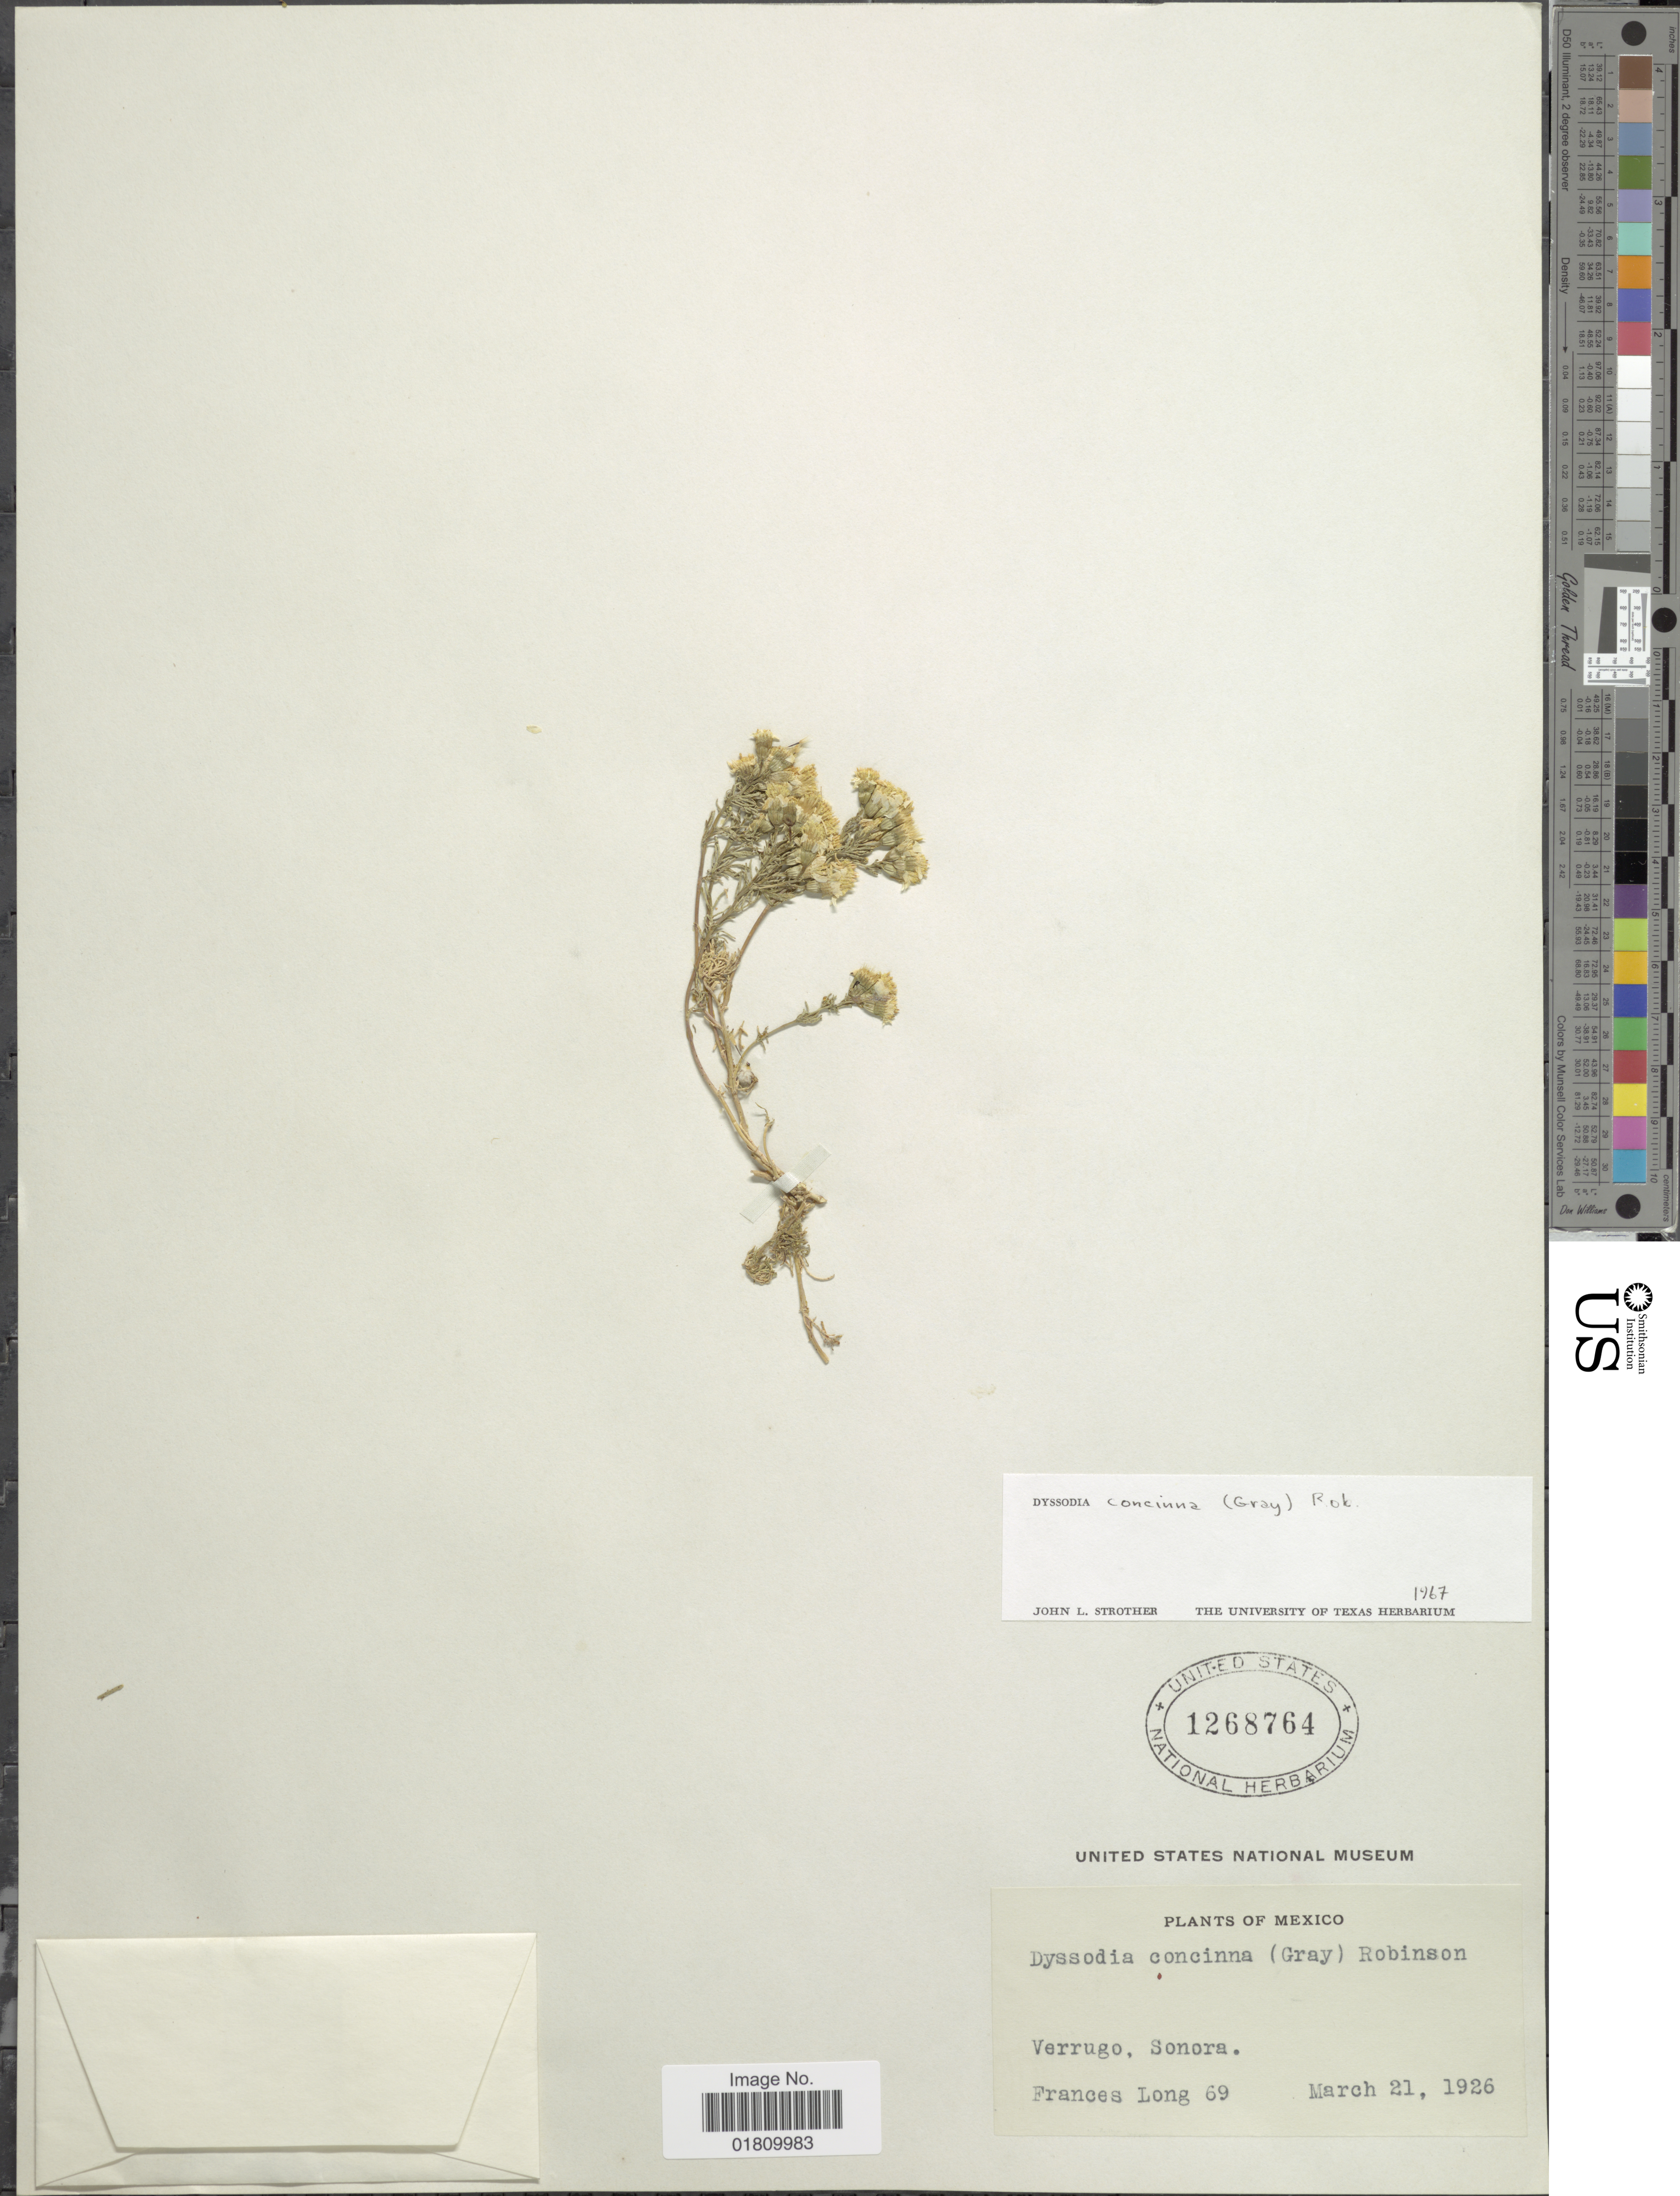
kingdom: Plantae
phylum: Tracheophyta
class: Magnoliopsida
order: Asterales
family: Asteraceae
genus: Thymophylla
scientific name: Thymophylla concinna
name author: (A. Gray) Strother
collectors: F. Long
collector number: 69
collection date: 1926-03-21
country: Mexico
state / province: Sonora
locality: Verrugo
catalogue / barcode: US 1268764